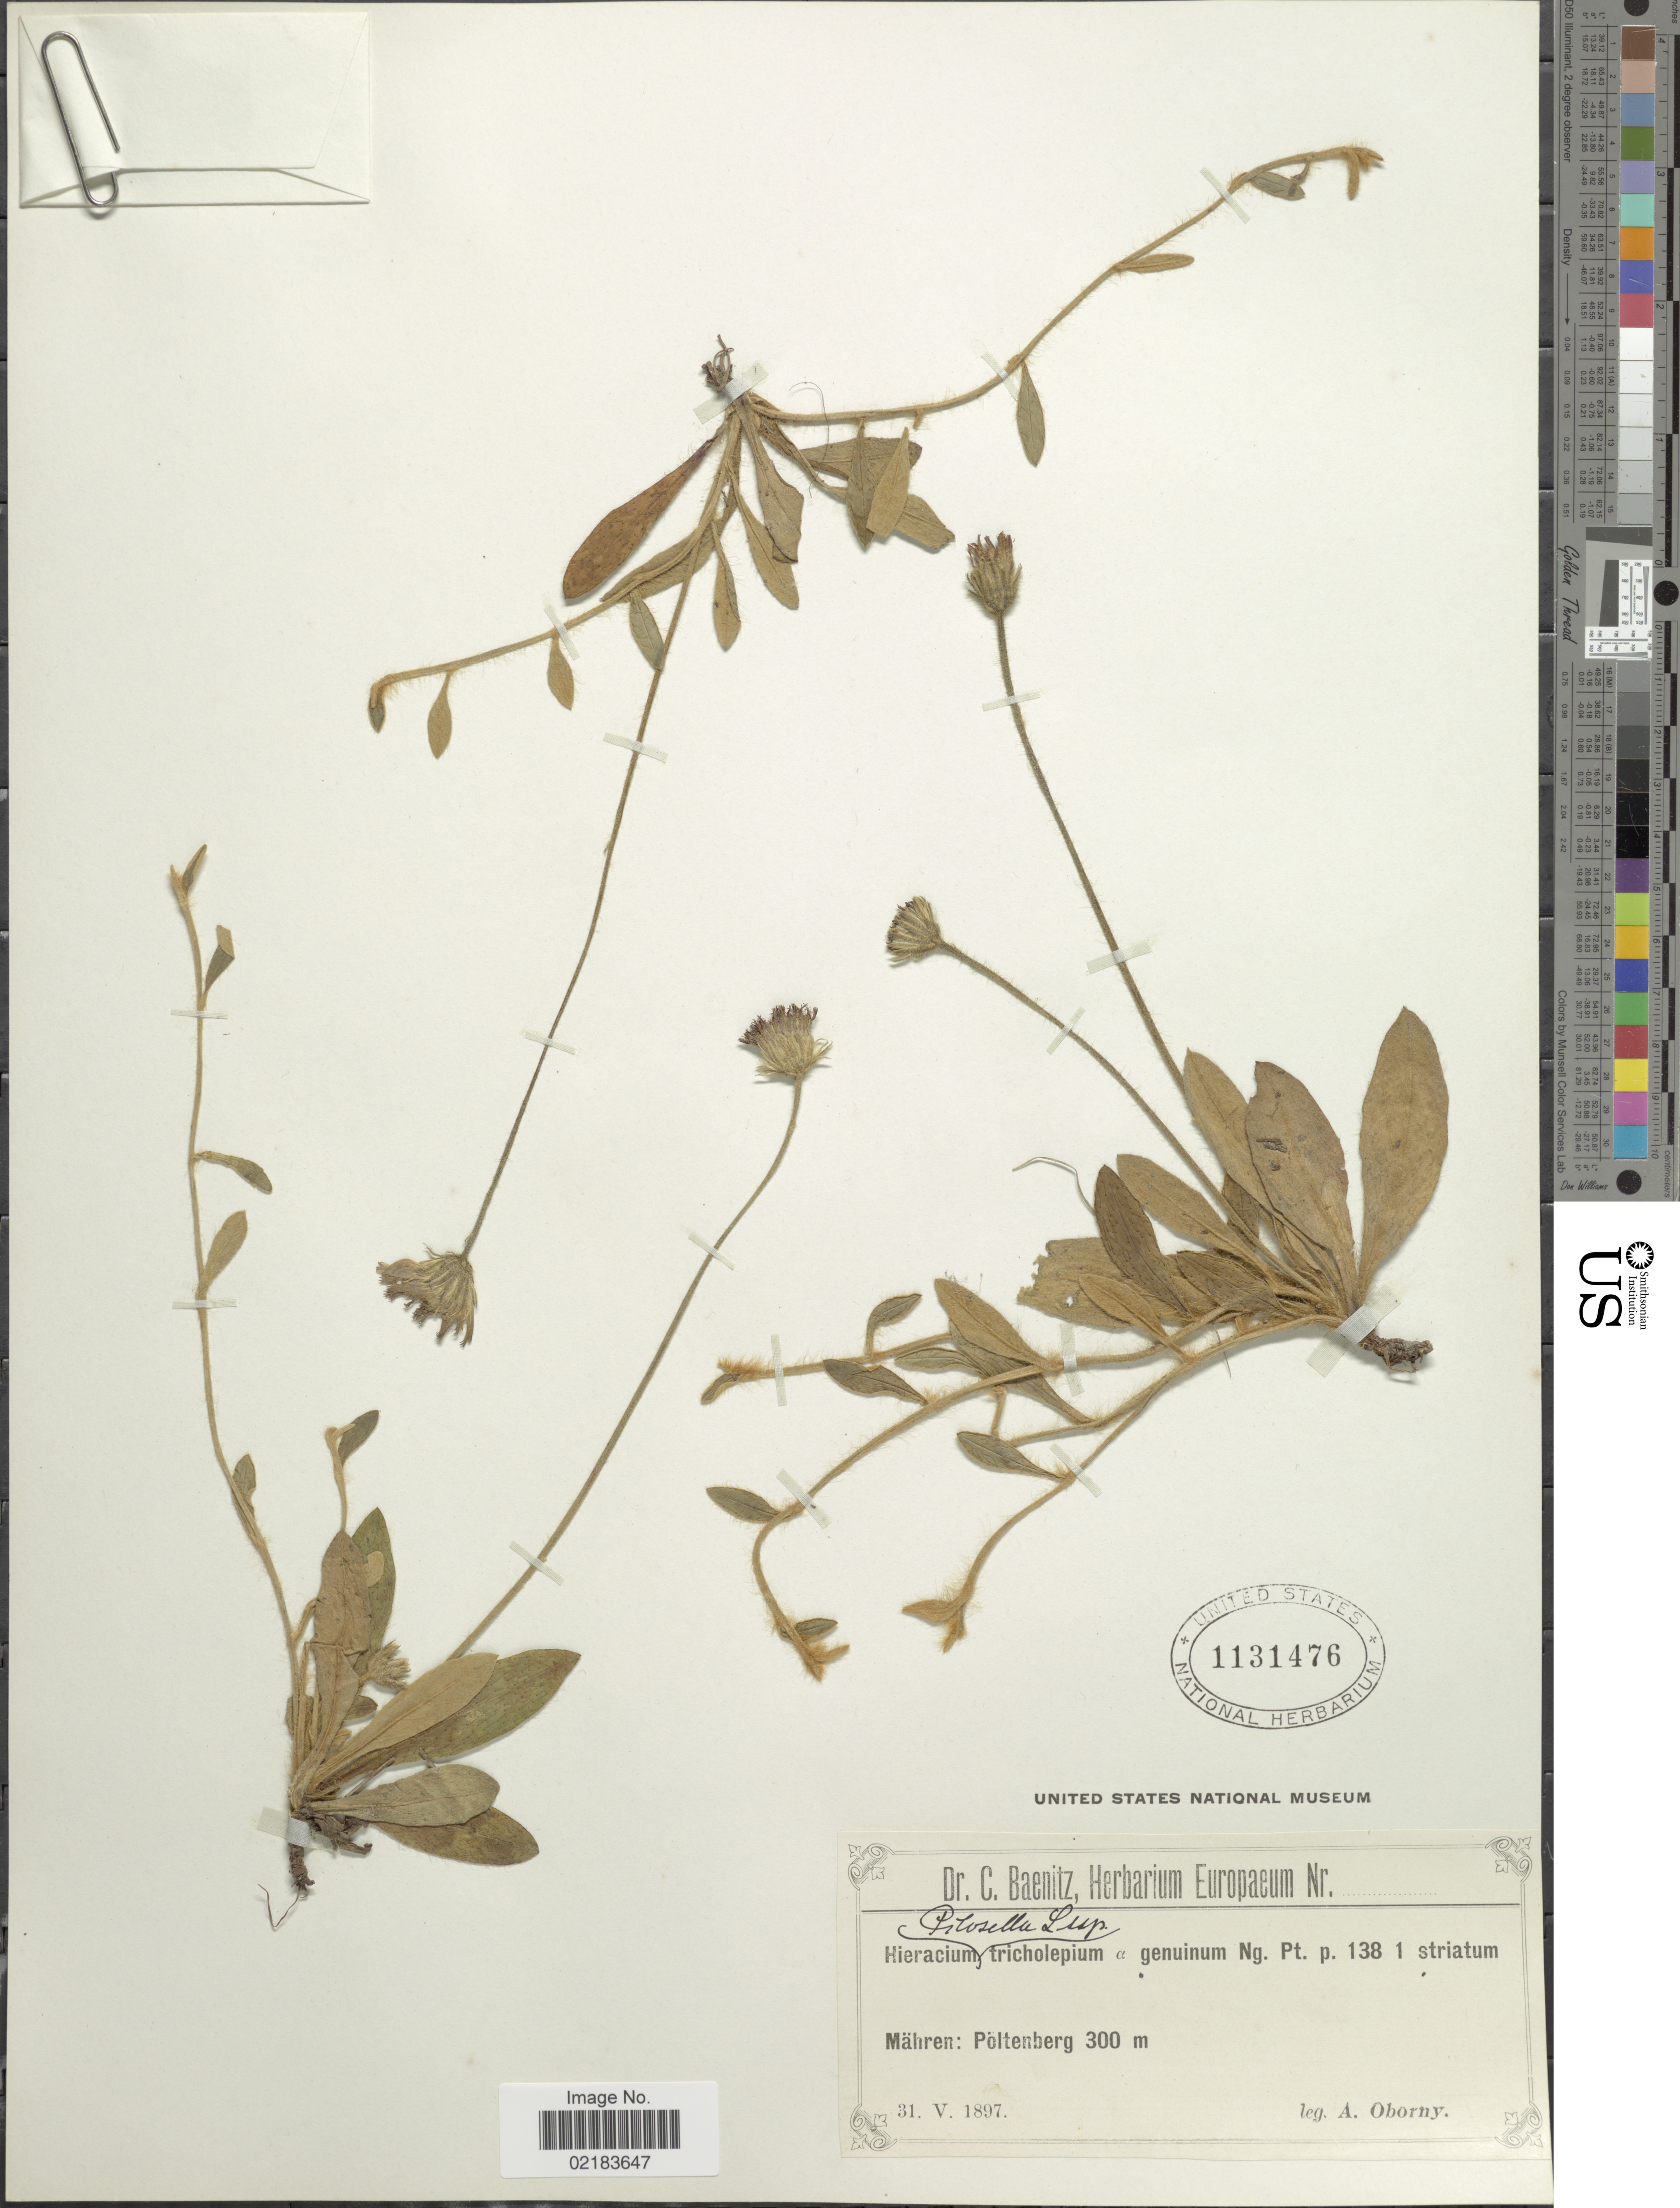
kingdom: Plantae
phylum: Tracheophyta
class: Magnoliopsida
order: Asterales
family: Asteraceae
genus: Pilosella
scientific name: Pilosella officinarum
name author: Vaill.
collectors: A. Oborny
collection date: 1897-05-31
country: Czechia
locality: Mähren: Poltenberg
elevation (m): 300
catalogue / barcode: US 1131476